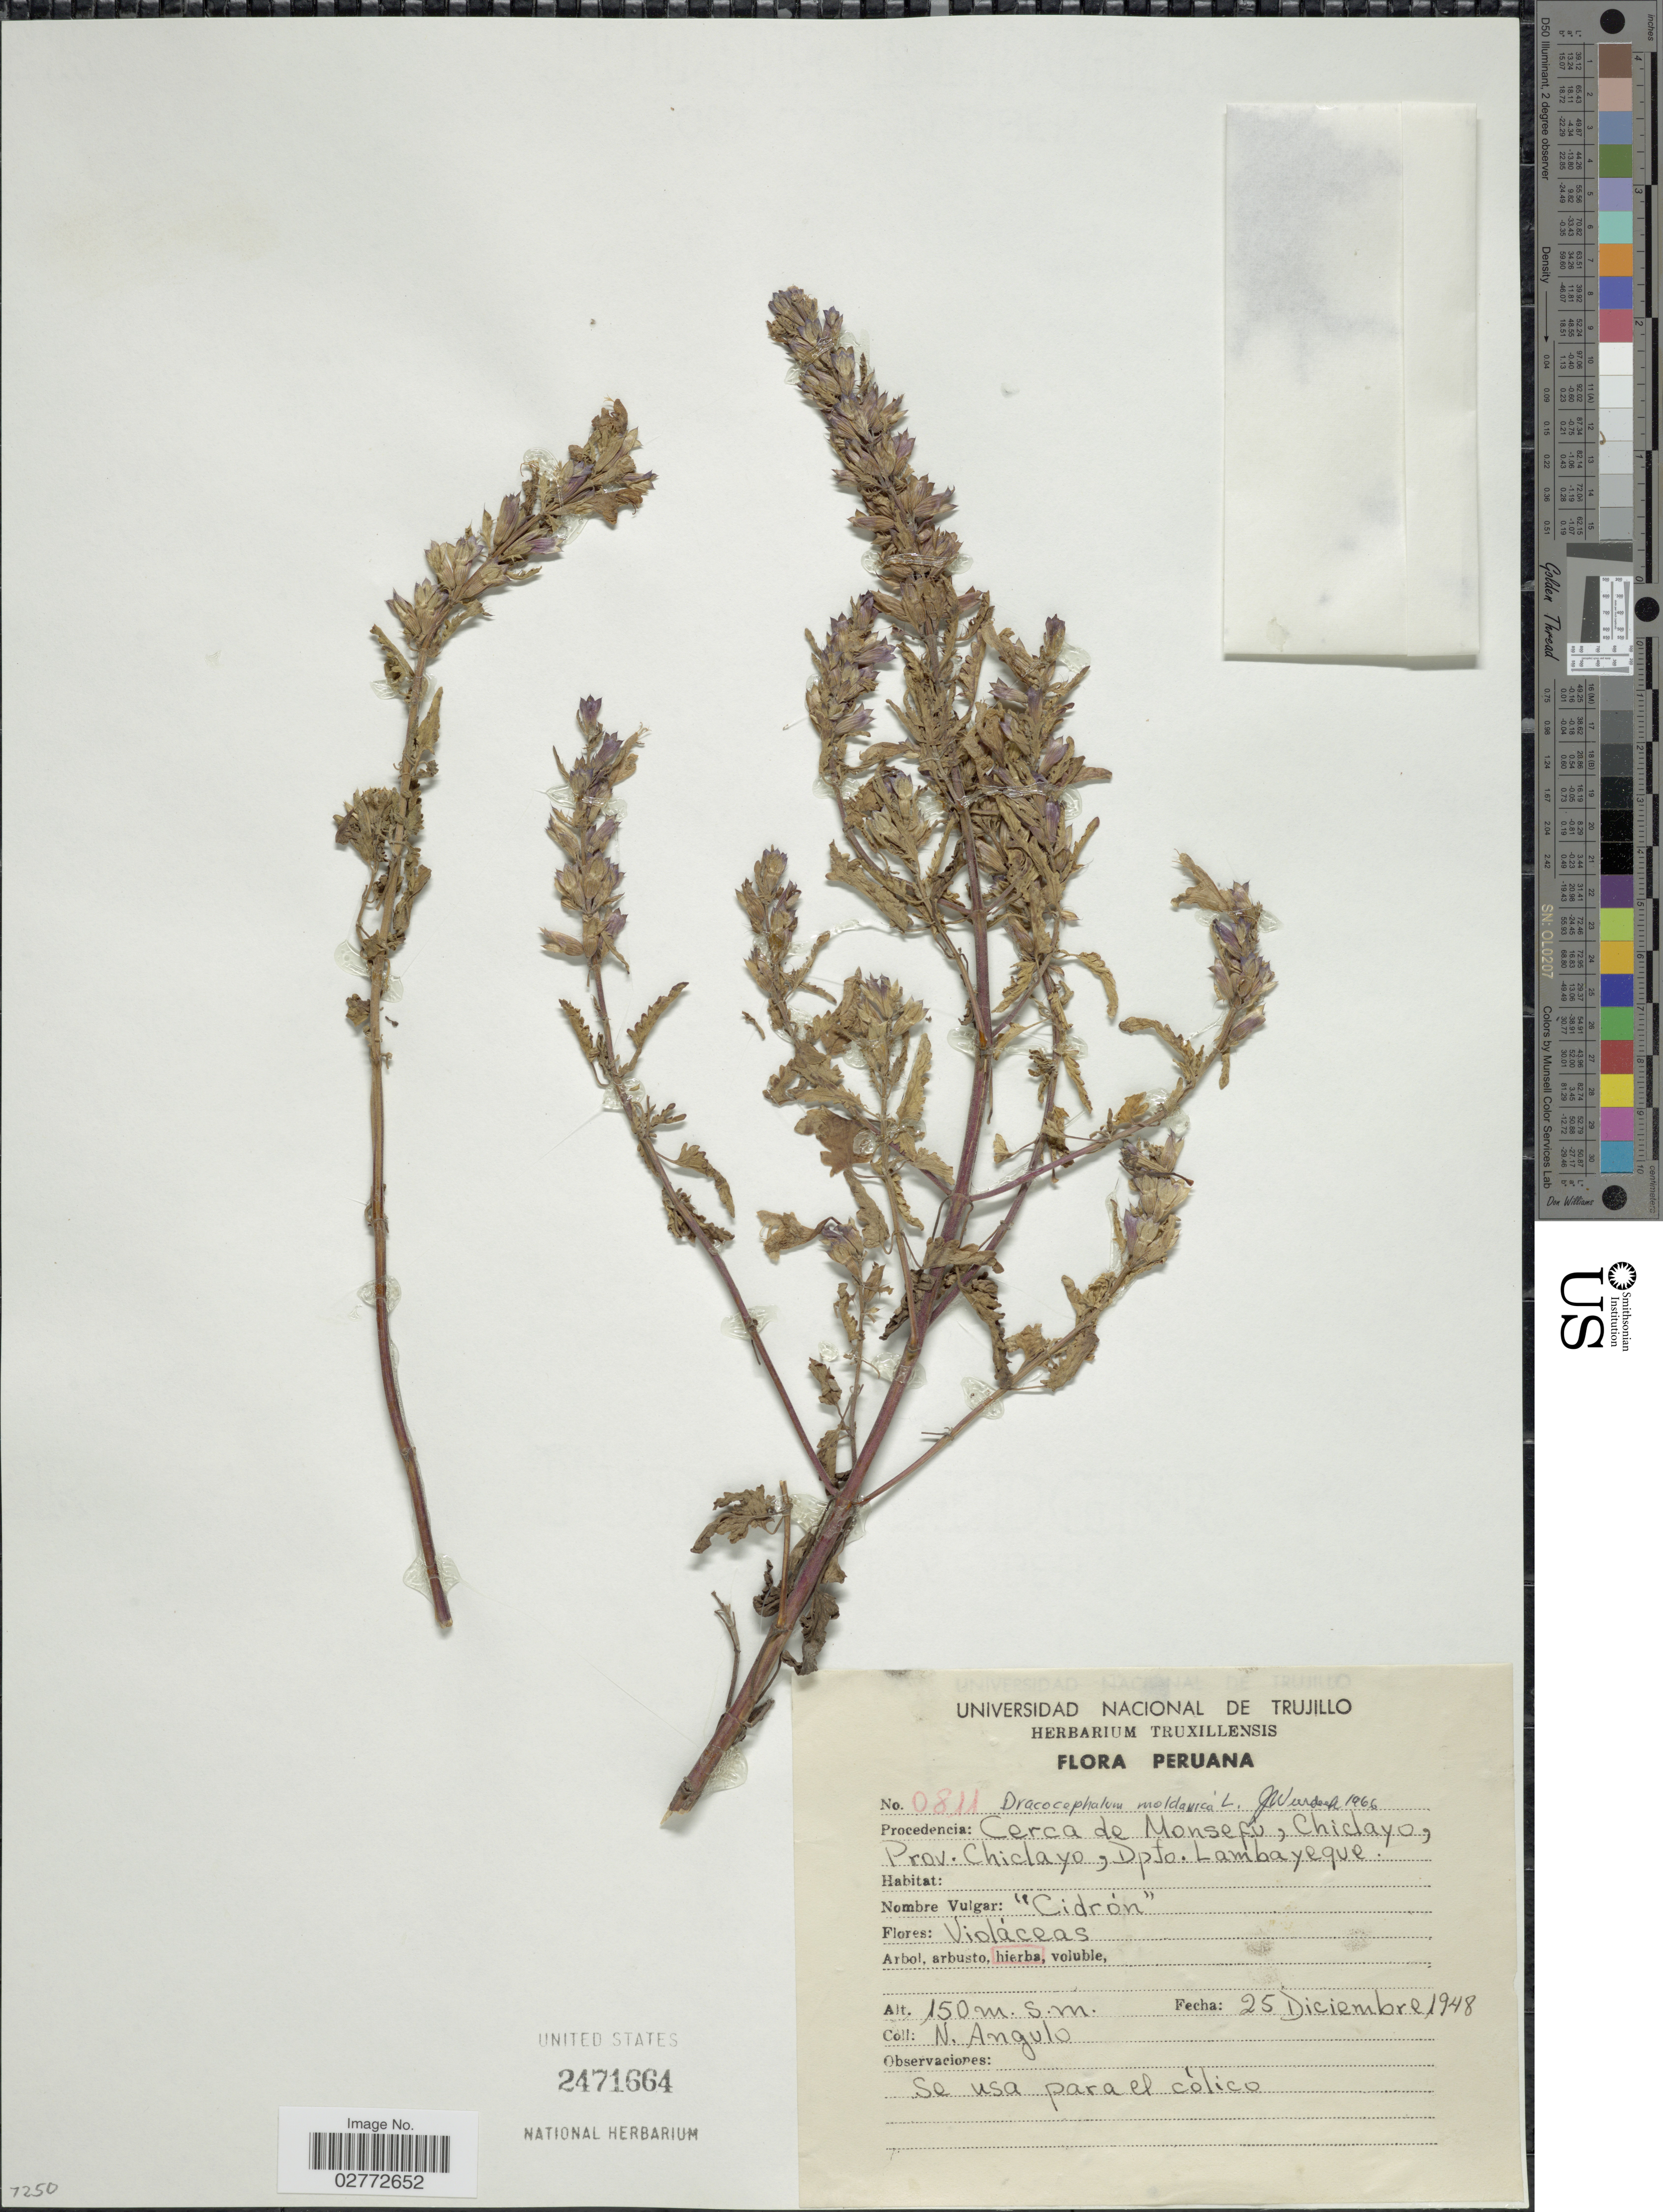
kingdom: Plantae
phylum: Tracheophyta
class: Magnoliopsida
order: Lamiales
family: Lamiaceae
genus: Dracocephalum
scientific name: Dracocephalum moldavica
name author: L.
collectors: N. Angulo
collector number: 0811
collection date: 1948-12-25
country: Peru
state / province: Lambayeque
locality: Cerca de Monsefu, Chiclayo, Prov. Chiclayo, Dpto. Lambayeque.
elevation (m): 150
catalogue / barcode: US 2471664